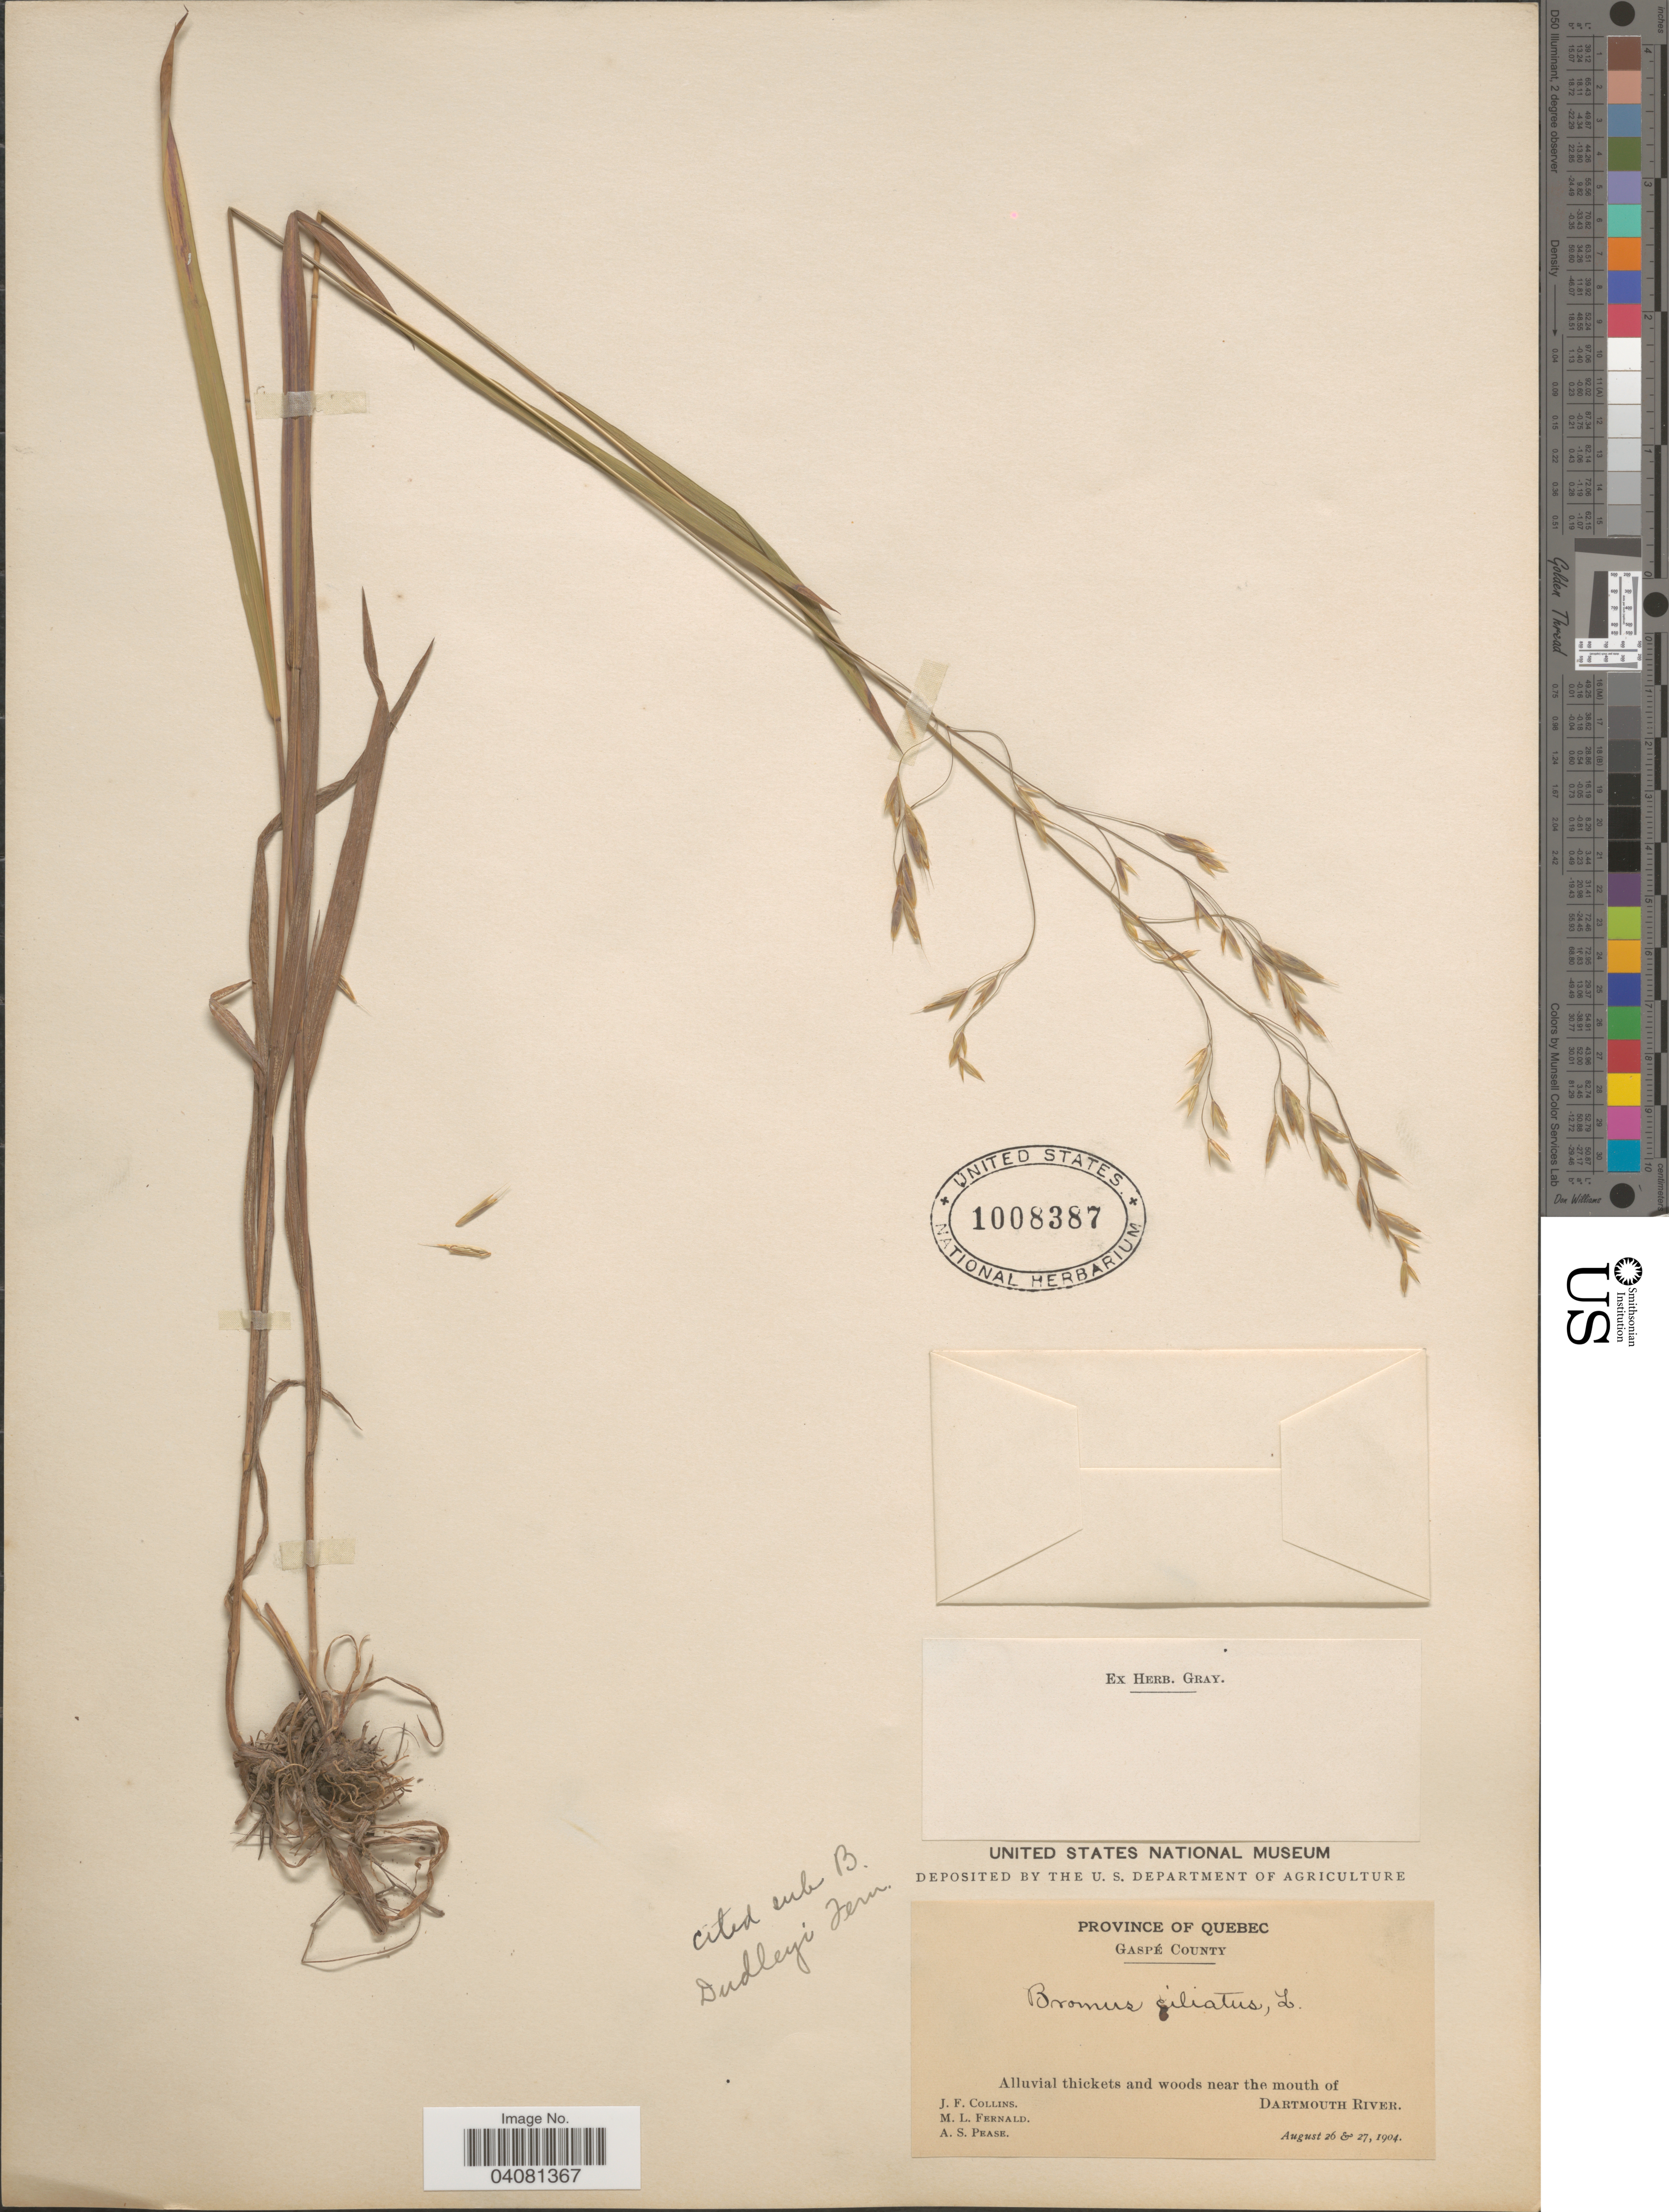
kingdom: Plantae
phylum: Tracheophyta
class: Liliopsida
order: Poales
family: Poaceae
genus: Bromus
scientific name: Bromus ciliatus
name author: L.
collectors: J. Collins, M. L. Fernald & A. S. Pease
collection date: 1904-08-26/1904-08-27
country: Canada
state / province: Quebec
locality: Gaspé County. Alluvial thickets and woods near the mouth of Dartmouth River.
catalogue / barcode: US 1008387